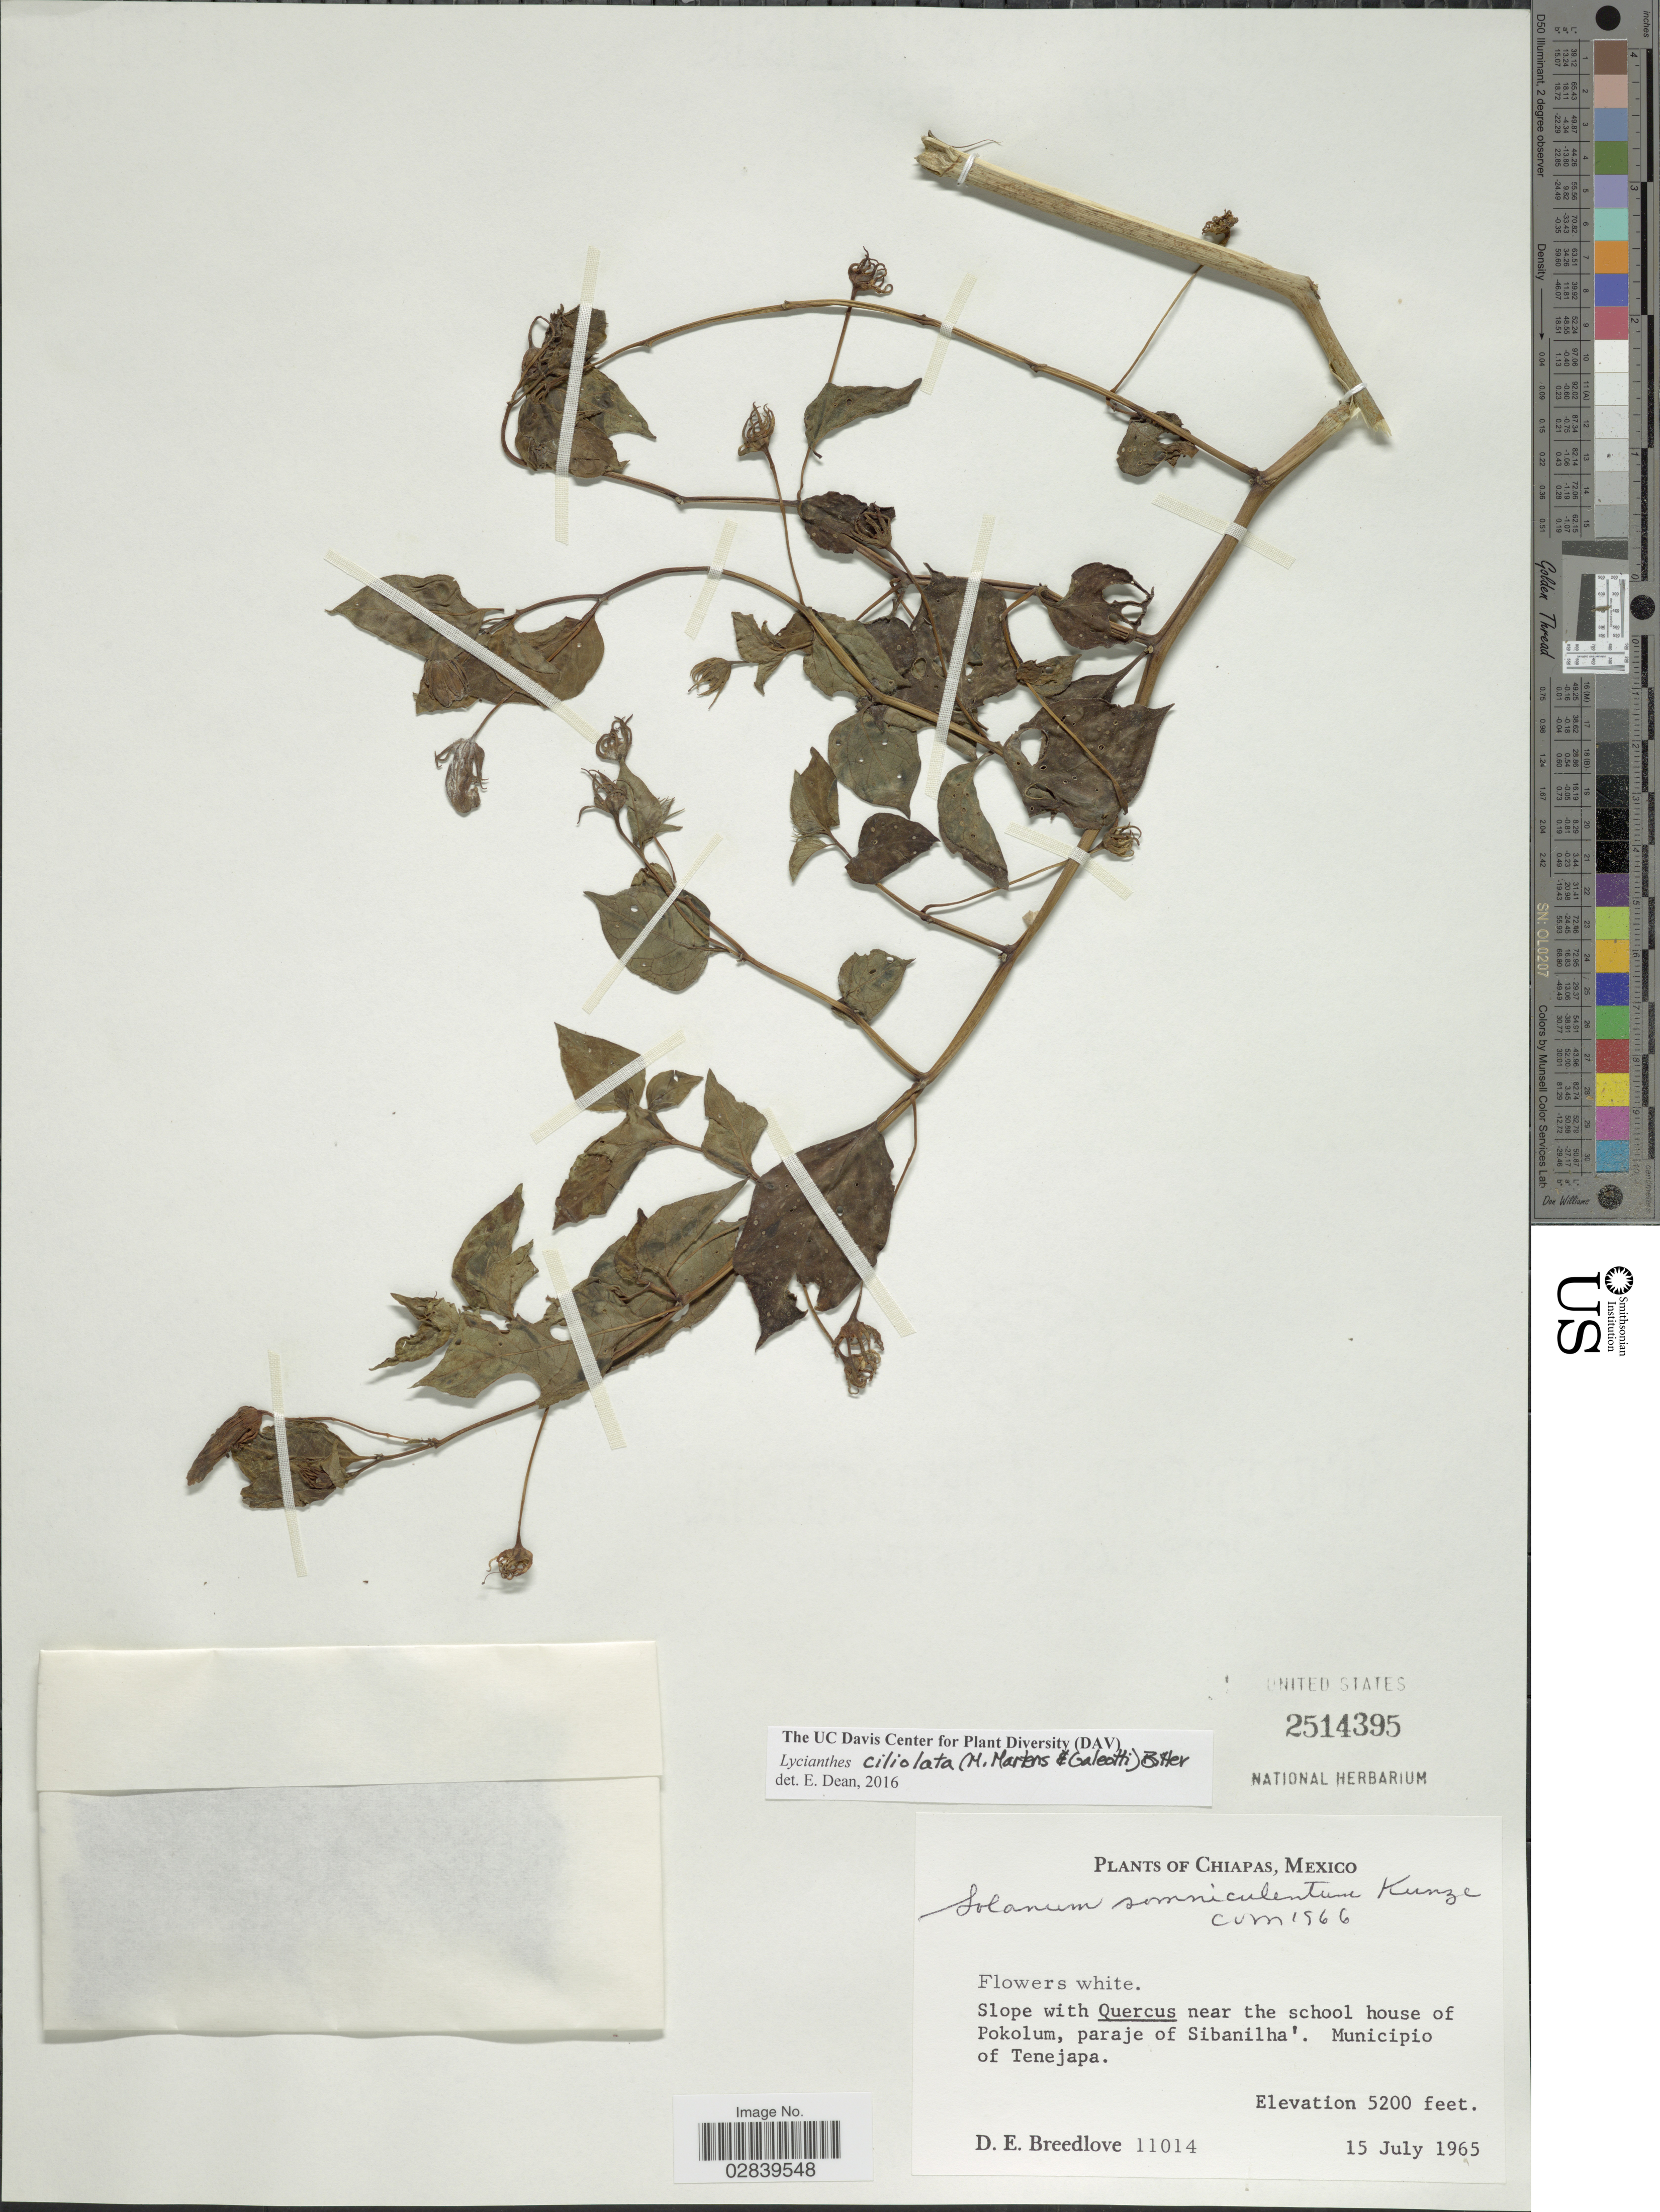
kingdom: Plantae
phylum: Tracheophyta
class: Magnoliopsida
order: Solanales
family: Solanaceae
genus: Lycianthes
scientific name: Lycianthes ciliolata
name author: (M. Martens & Galeotti) Bitter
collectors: D. E. Breedlove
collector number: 11014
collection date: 1965-07-15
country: Mexico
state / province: Chiapas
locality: Near the school house of Pokolum, paraje of Sibanilha'. Municipio of Tenejapa.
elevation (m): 1585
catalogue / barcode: US 2514395